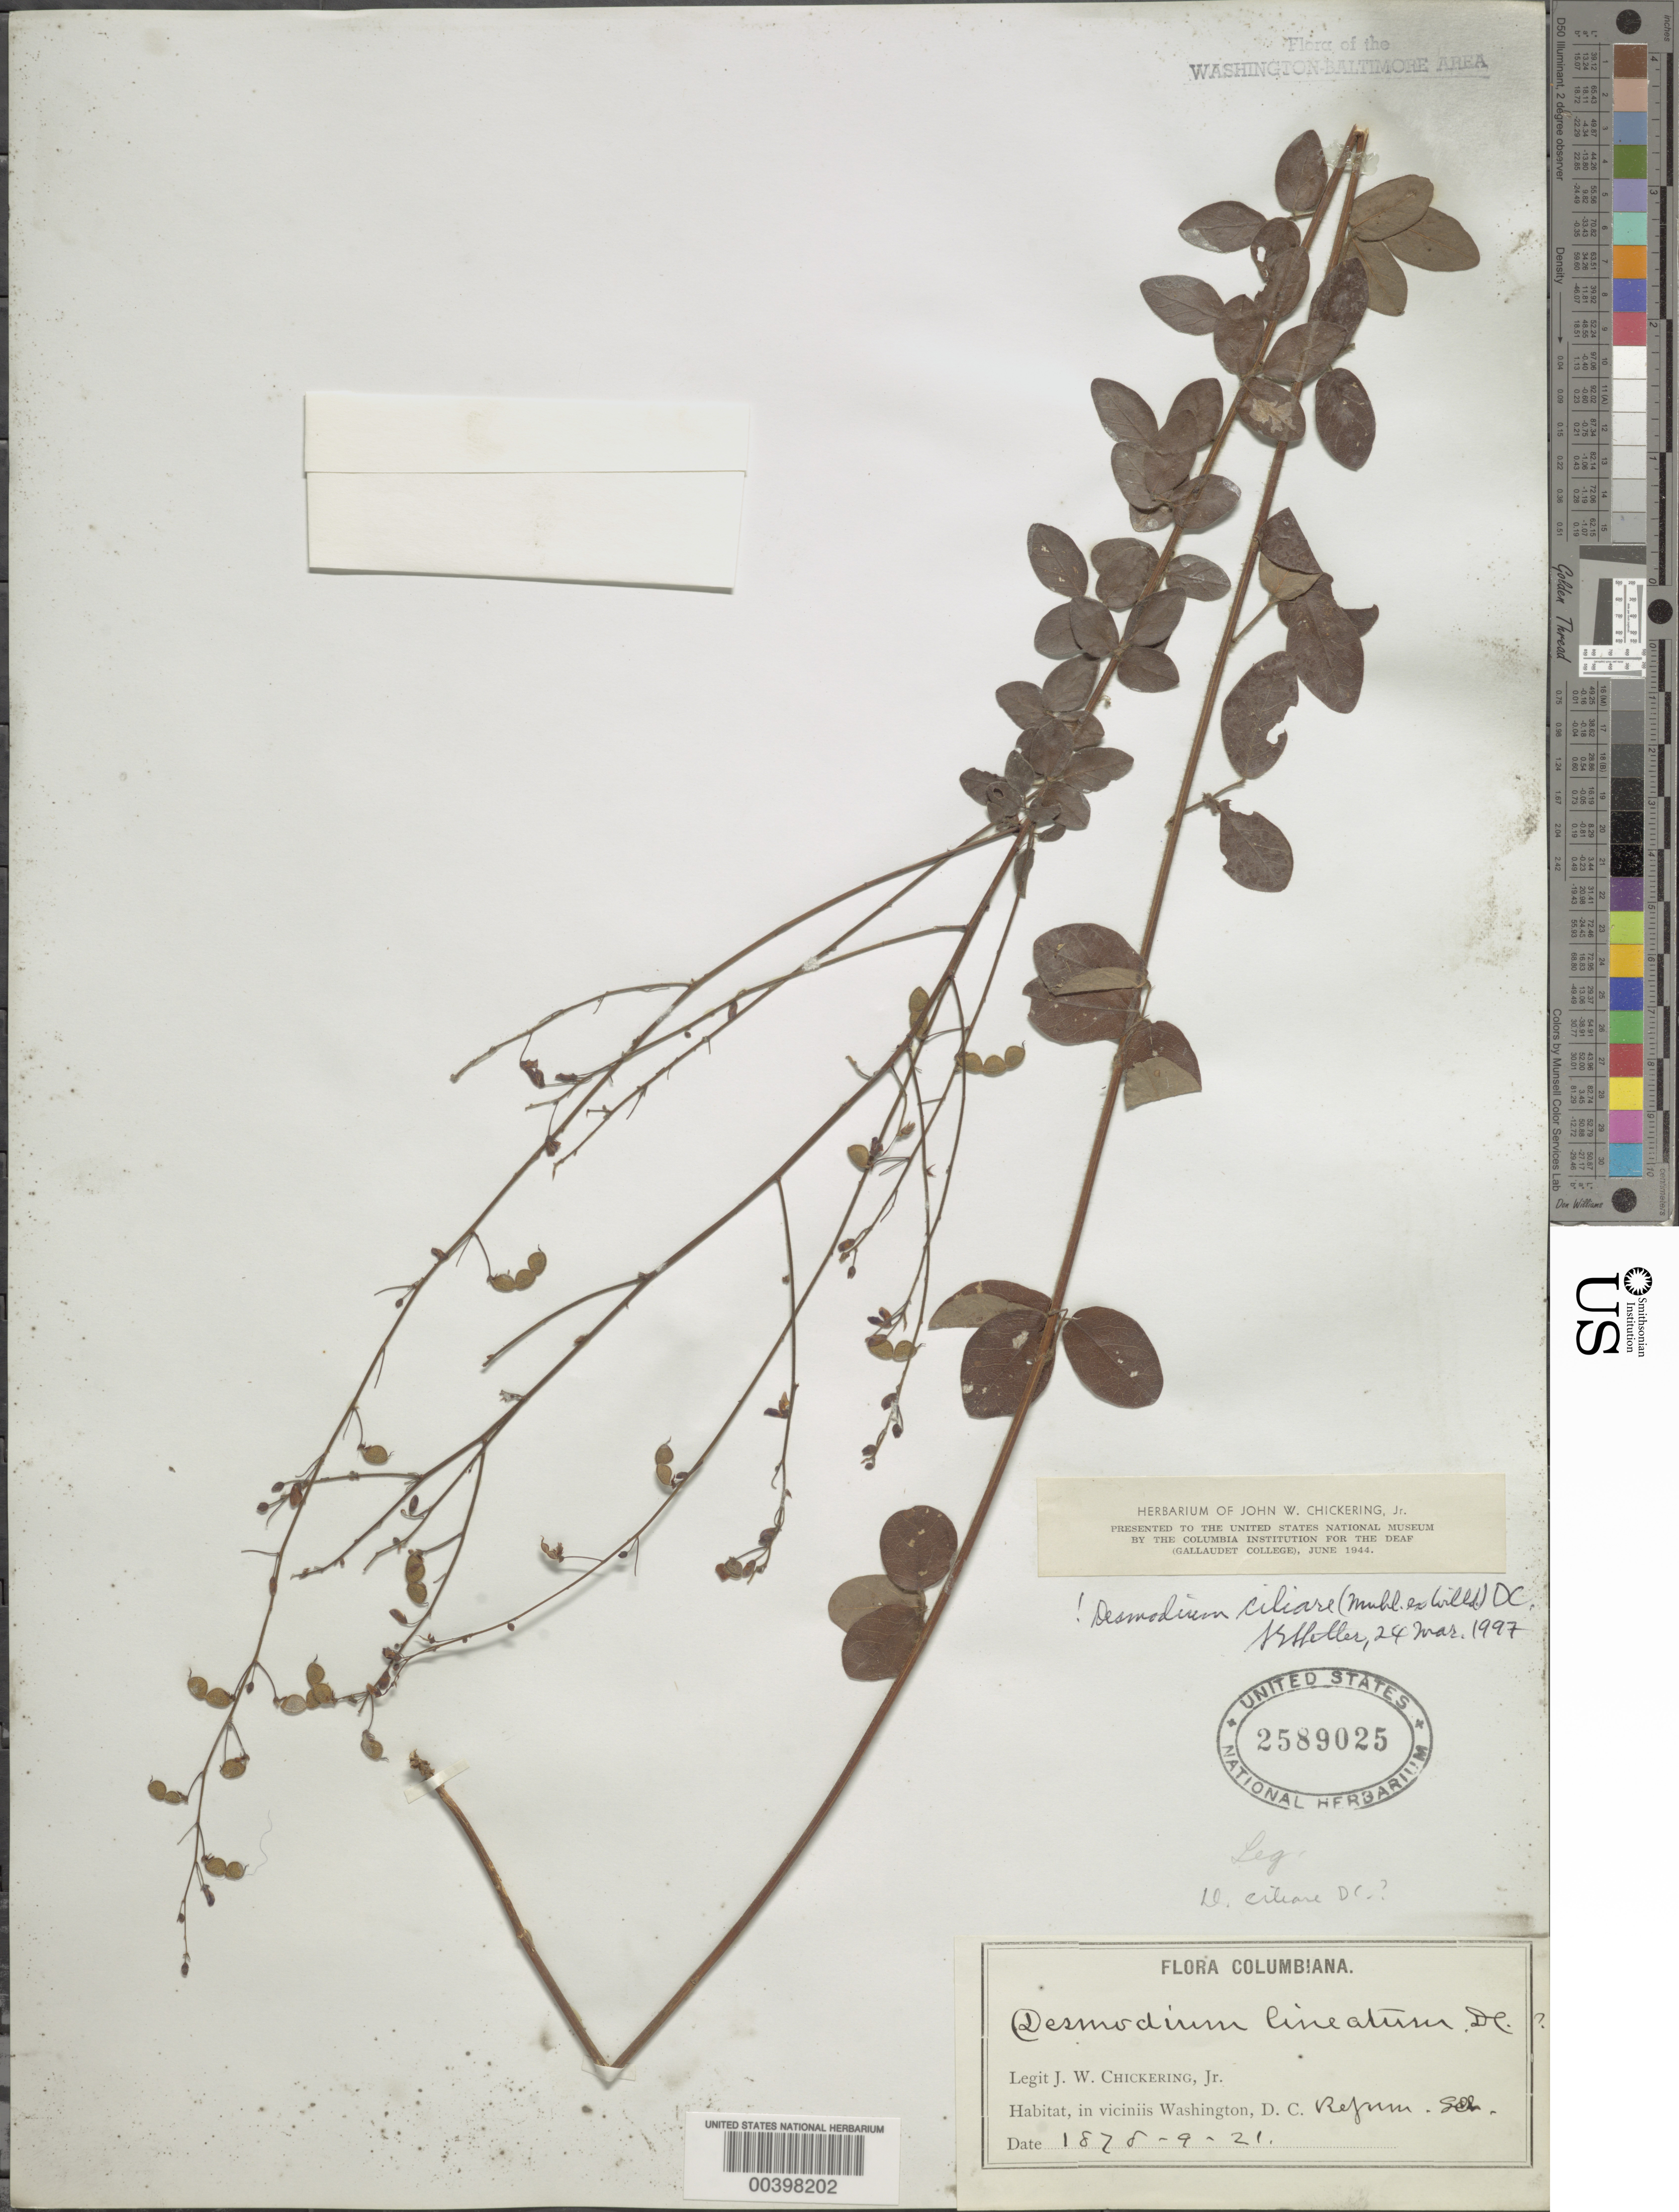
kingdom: Plantae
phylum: Tracheophyta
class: Magnoliopsida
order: Fabales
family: Fabaceae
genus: Desmodium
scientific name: Desmodium ciliare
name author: (Muhl. ex Willd.) DC.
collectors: J. W. Chickering Jr.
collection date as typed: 21 Sep 1878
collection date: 1878-09-21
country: United States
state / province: District of Columbia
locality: Reform School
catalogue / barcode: US 2589025